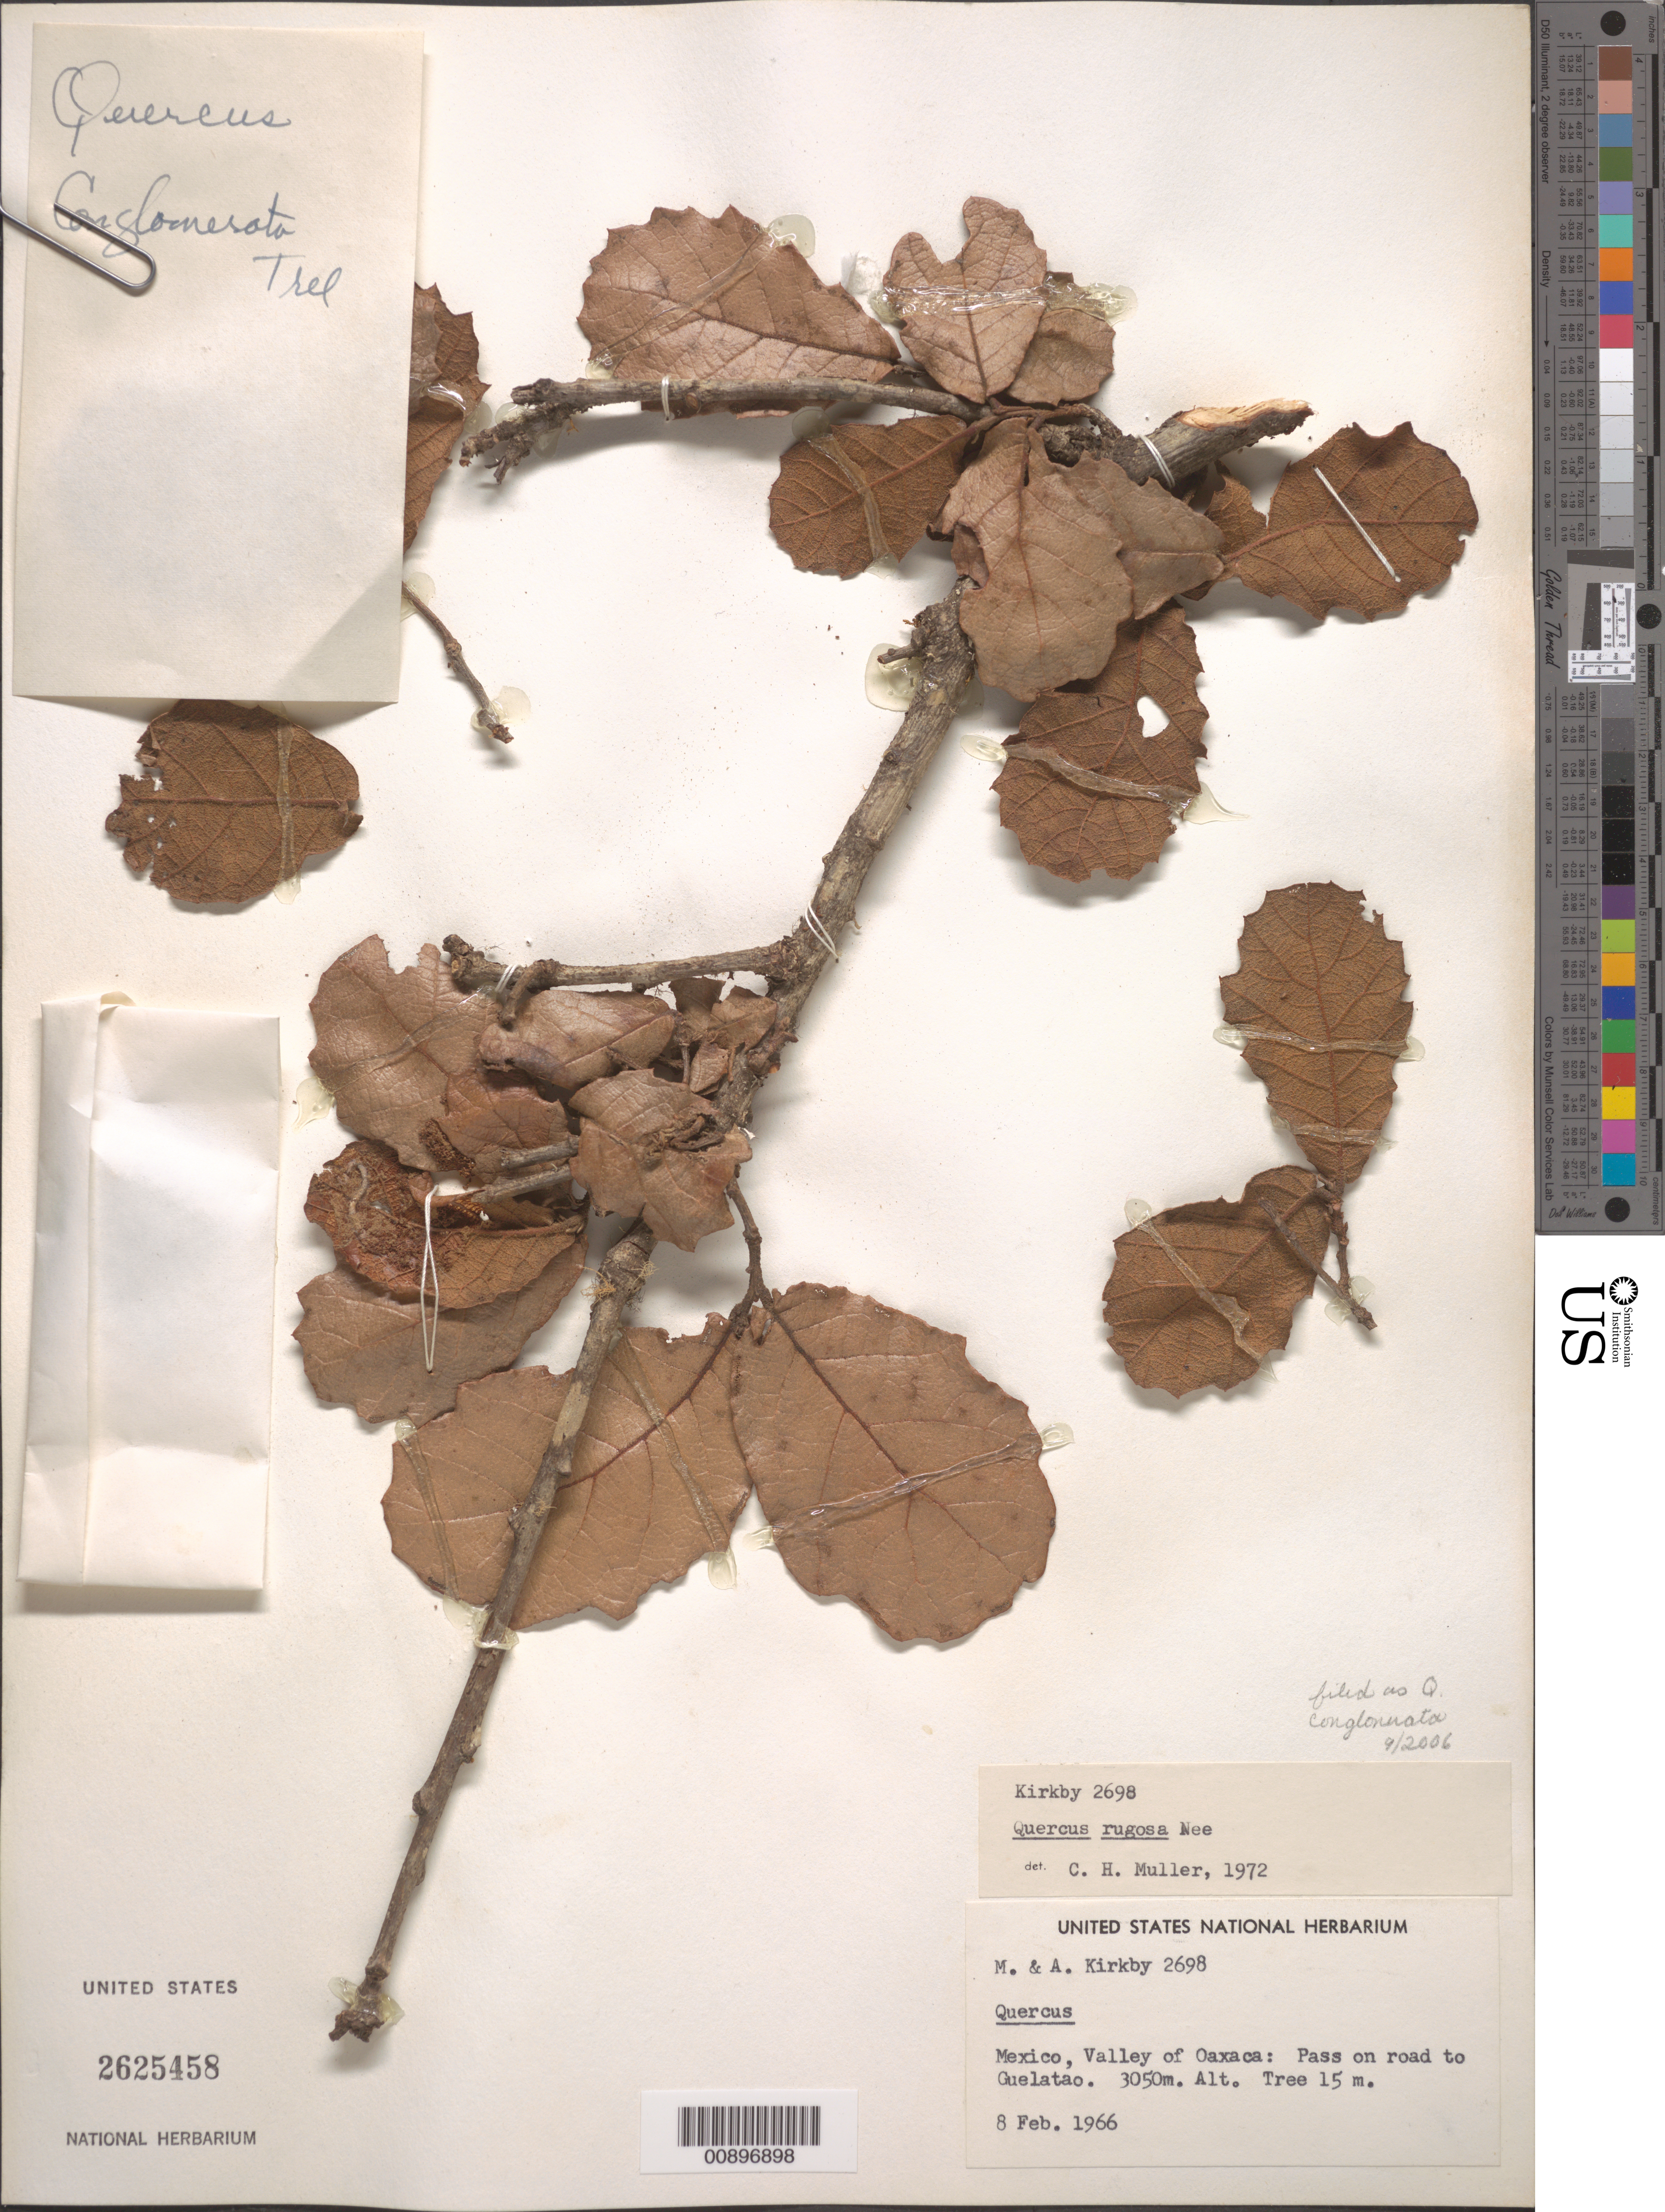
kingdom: Plantae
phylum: Tracheophyta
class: Magnoliopsida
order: Fagales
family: Fagaceae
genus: Quercus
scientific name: Quercus conglomerata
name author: Trel.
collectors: Kirkby, M. & A. Kirkby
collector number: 2698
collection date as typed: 08 Feb 1966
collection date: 1966-02-08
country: Mexico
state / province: Oaxaca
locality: Valley of Oaxaca: Pass on road to Guelatao.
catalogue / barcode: US 2625458